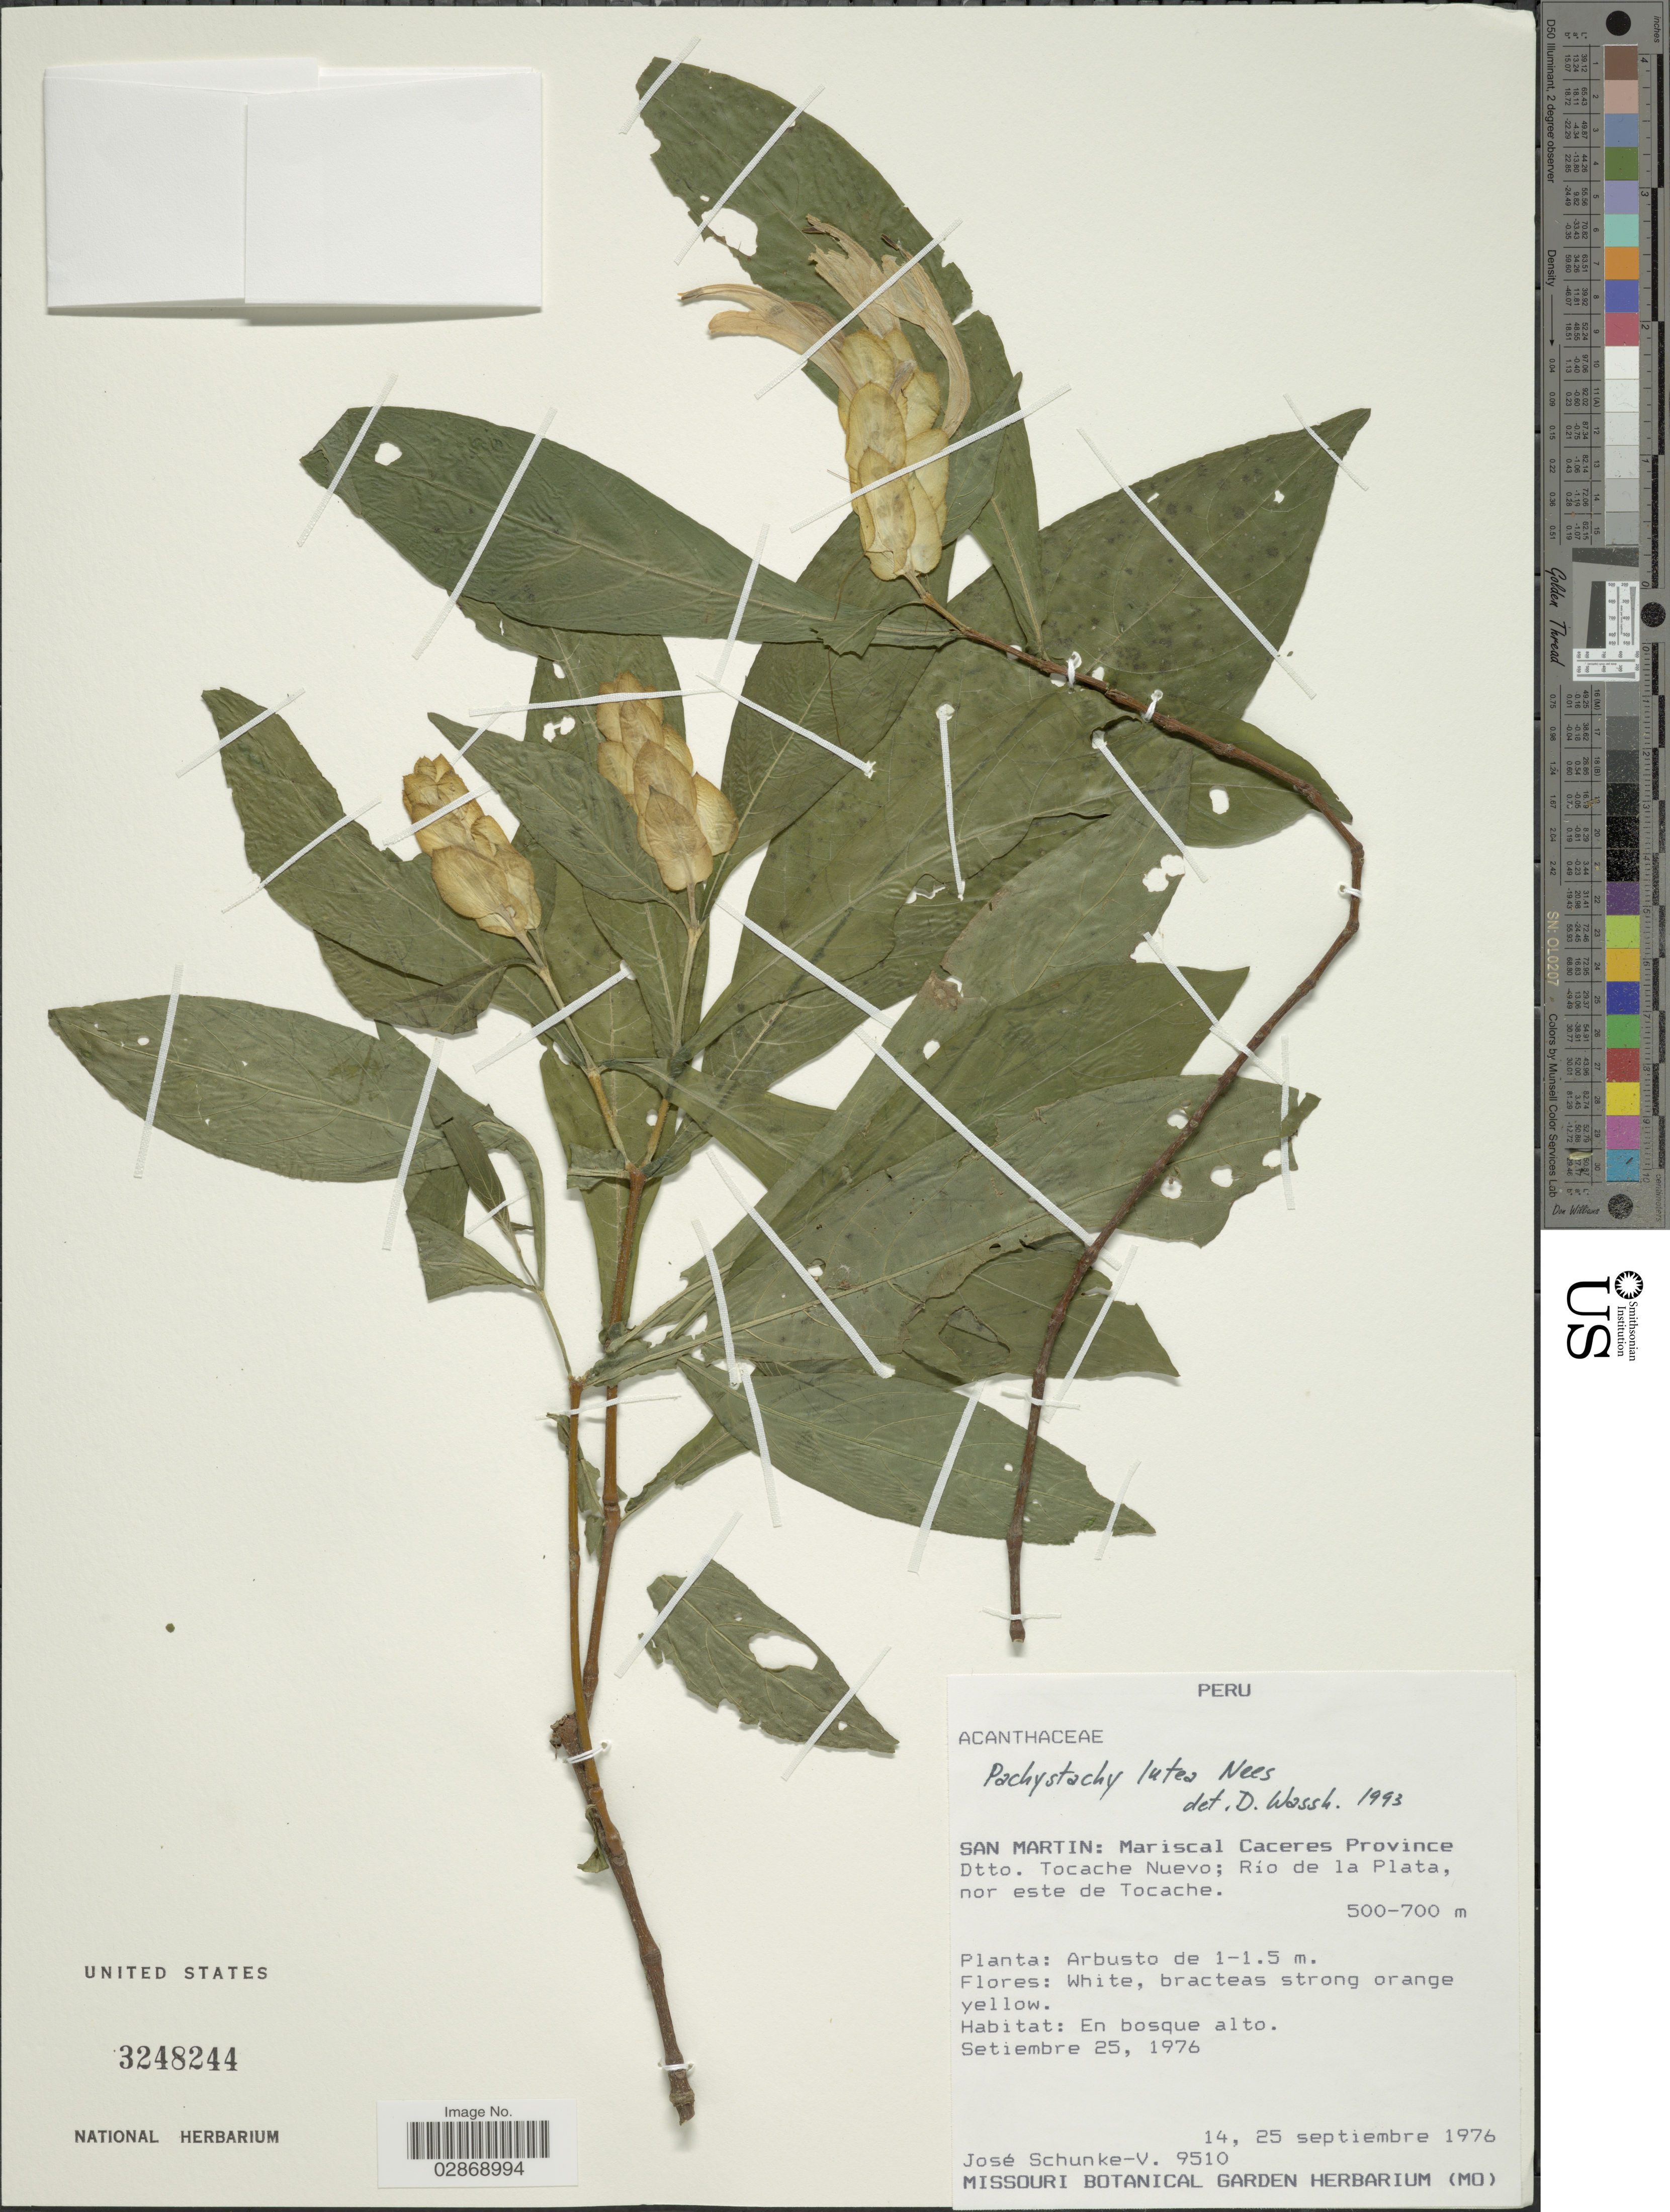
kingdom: Plantae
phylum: Tracheophyta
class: Magnoliopsida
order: Lamiales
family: Acanthaceae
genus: Pachystachys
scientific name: Pachystachys lutea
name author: Nees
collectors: J. Schunke Vigo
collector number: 9510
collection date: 1976-09-14/1976-09-25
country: Peru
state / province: San Martín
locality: Mariscal Caceres Province. Dtto. Tocache Nuevo; Río de la Plata, nor este de Tocache.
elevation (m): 500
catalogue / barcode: US 3248244